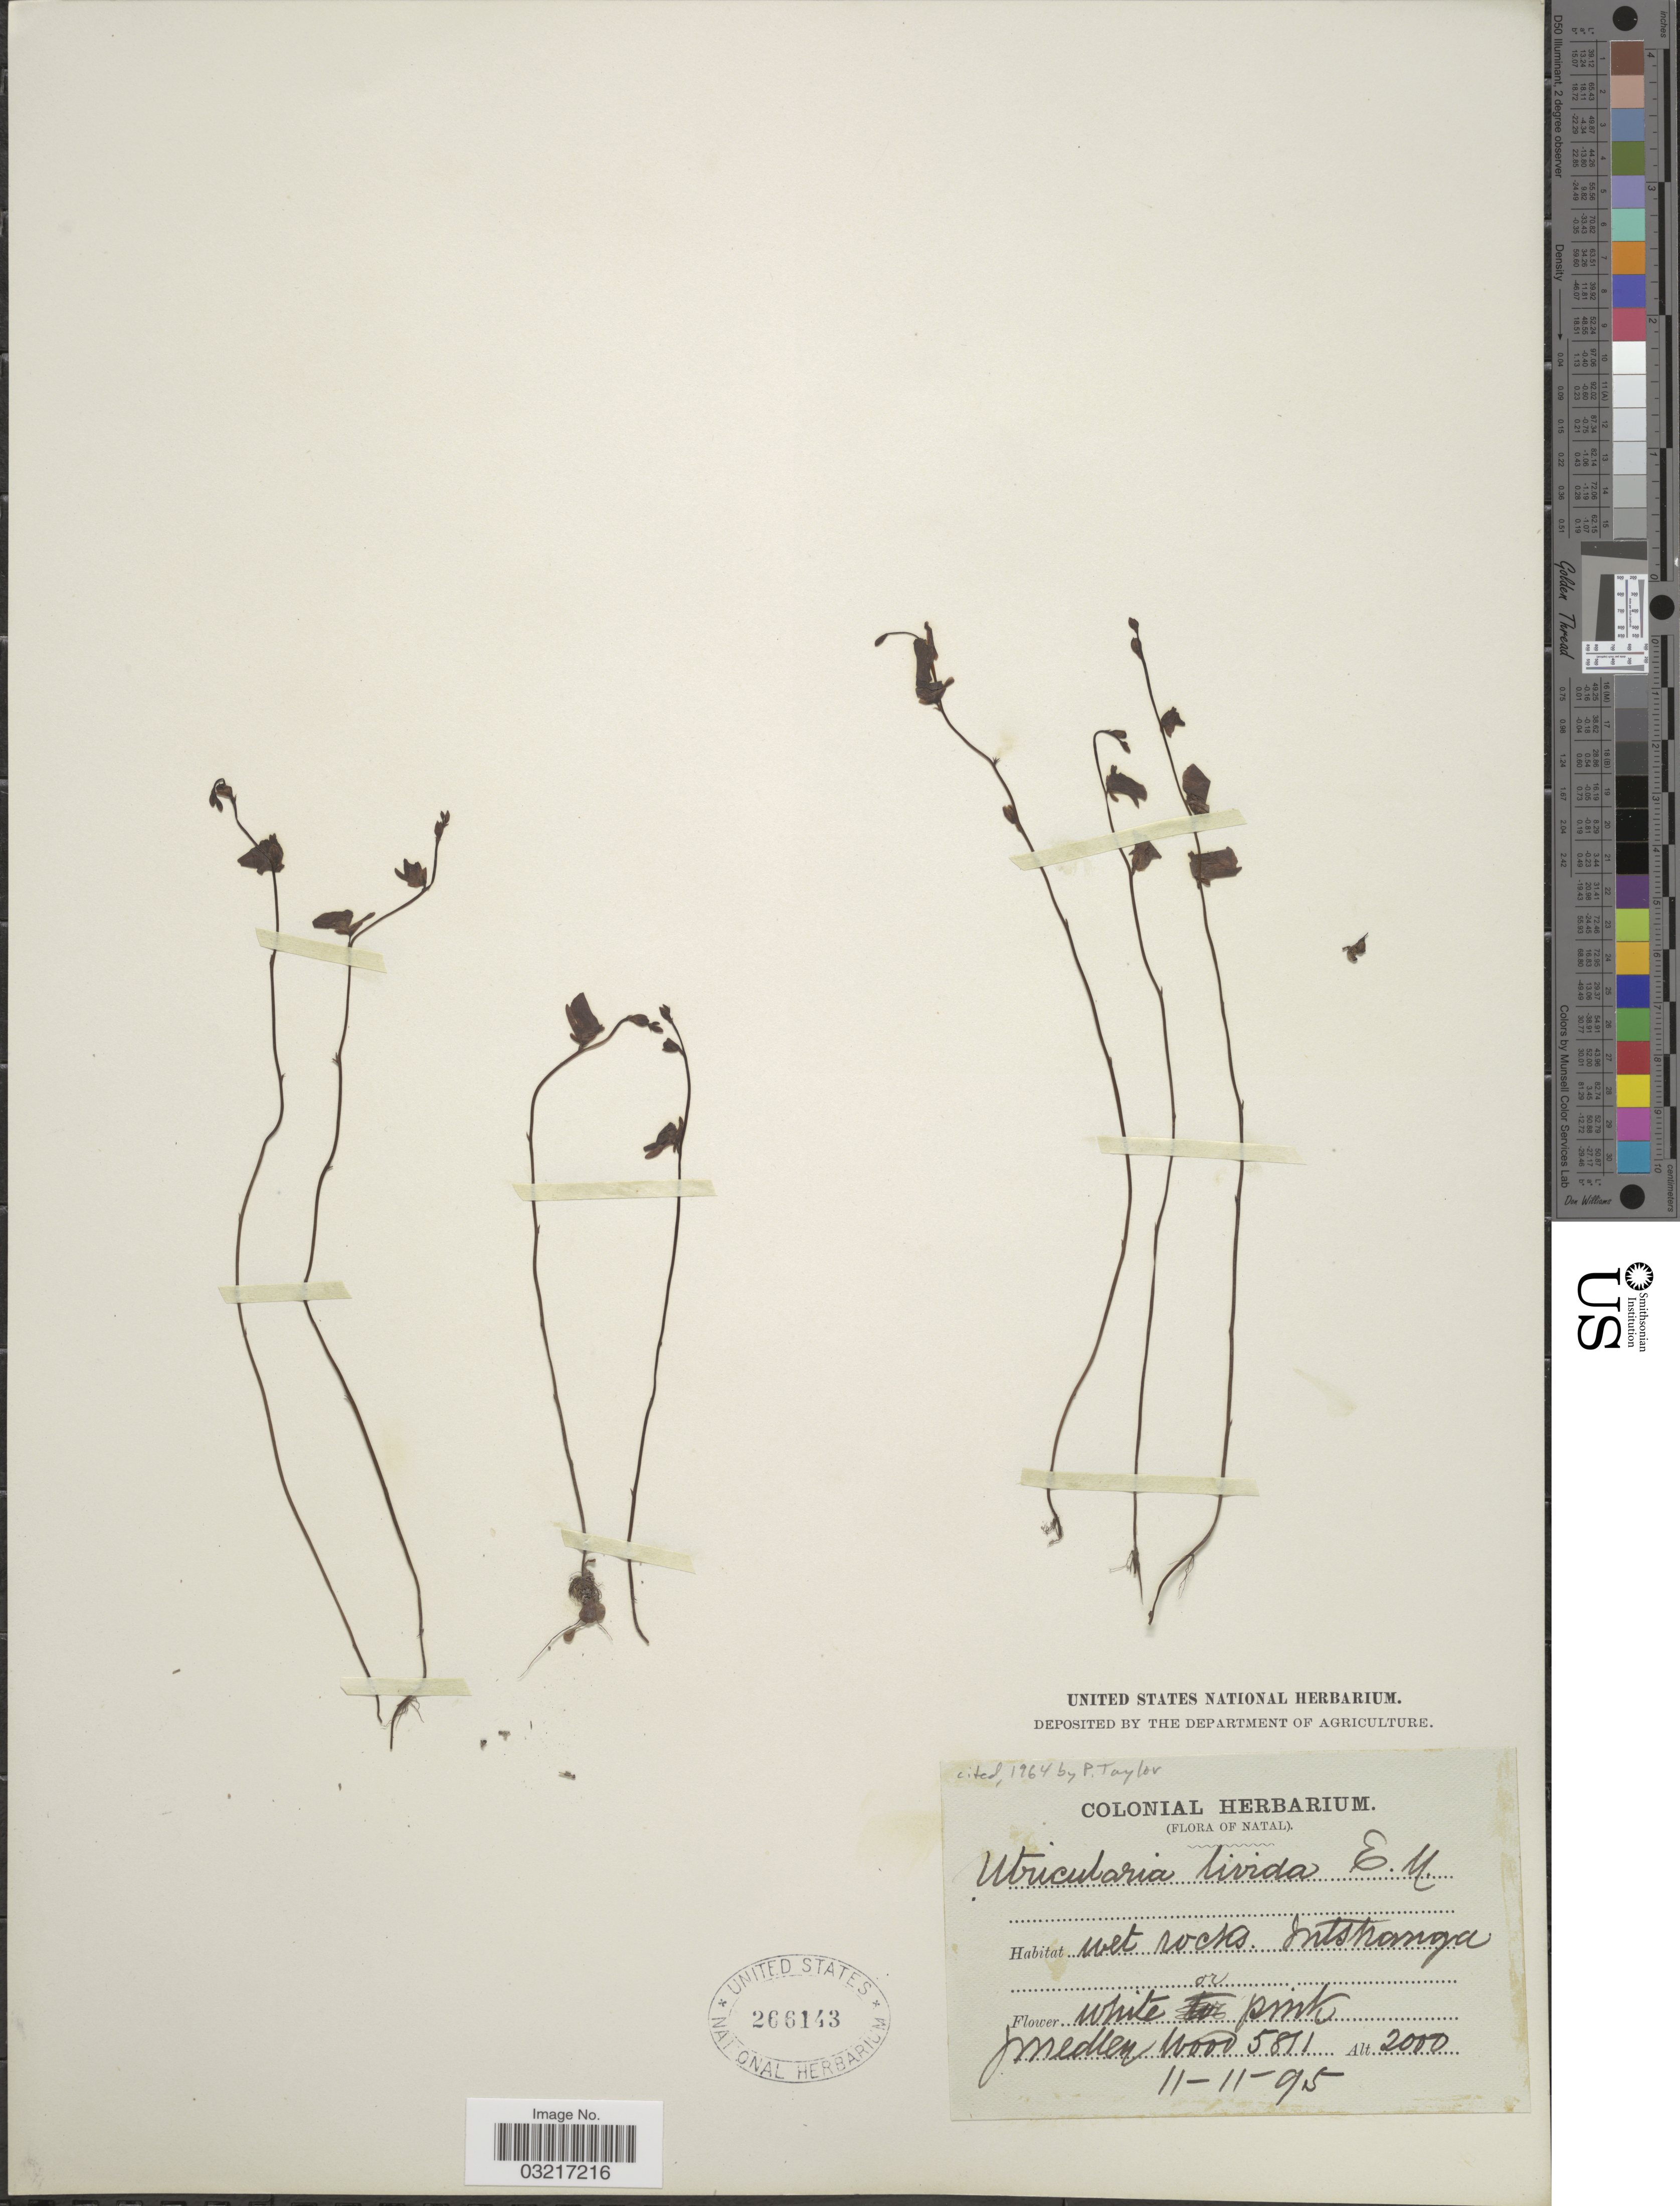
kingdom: Plantae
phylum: Tracheophyta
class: Magnoliopsida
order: Lamiales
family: Lentibulariaceae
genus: Utricularia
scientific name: Utricularia livida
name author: E. Mey.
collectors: J. Medley Wood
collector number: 5811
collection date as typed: Transcribed d/m/y: 11/11/95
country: South Africa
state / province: KwaZulu-Natal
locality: Natal. Intshanga.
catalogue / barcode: US 266143